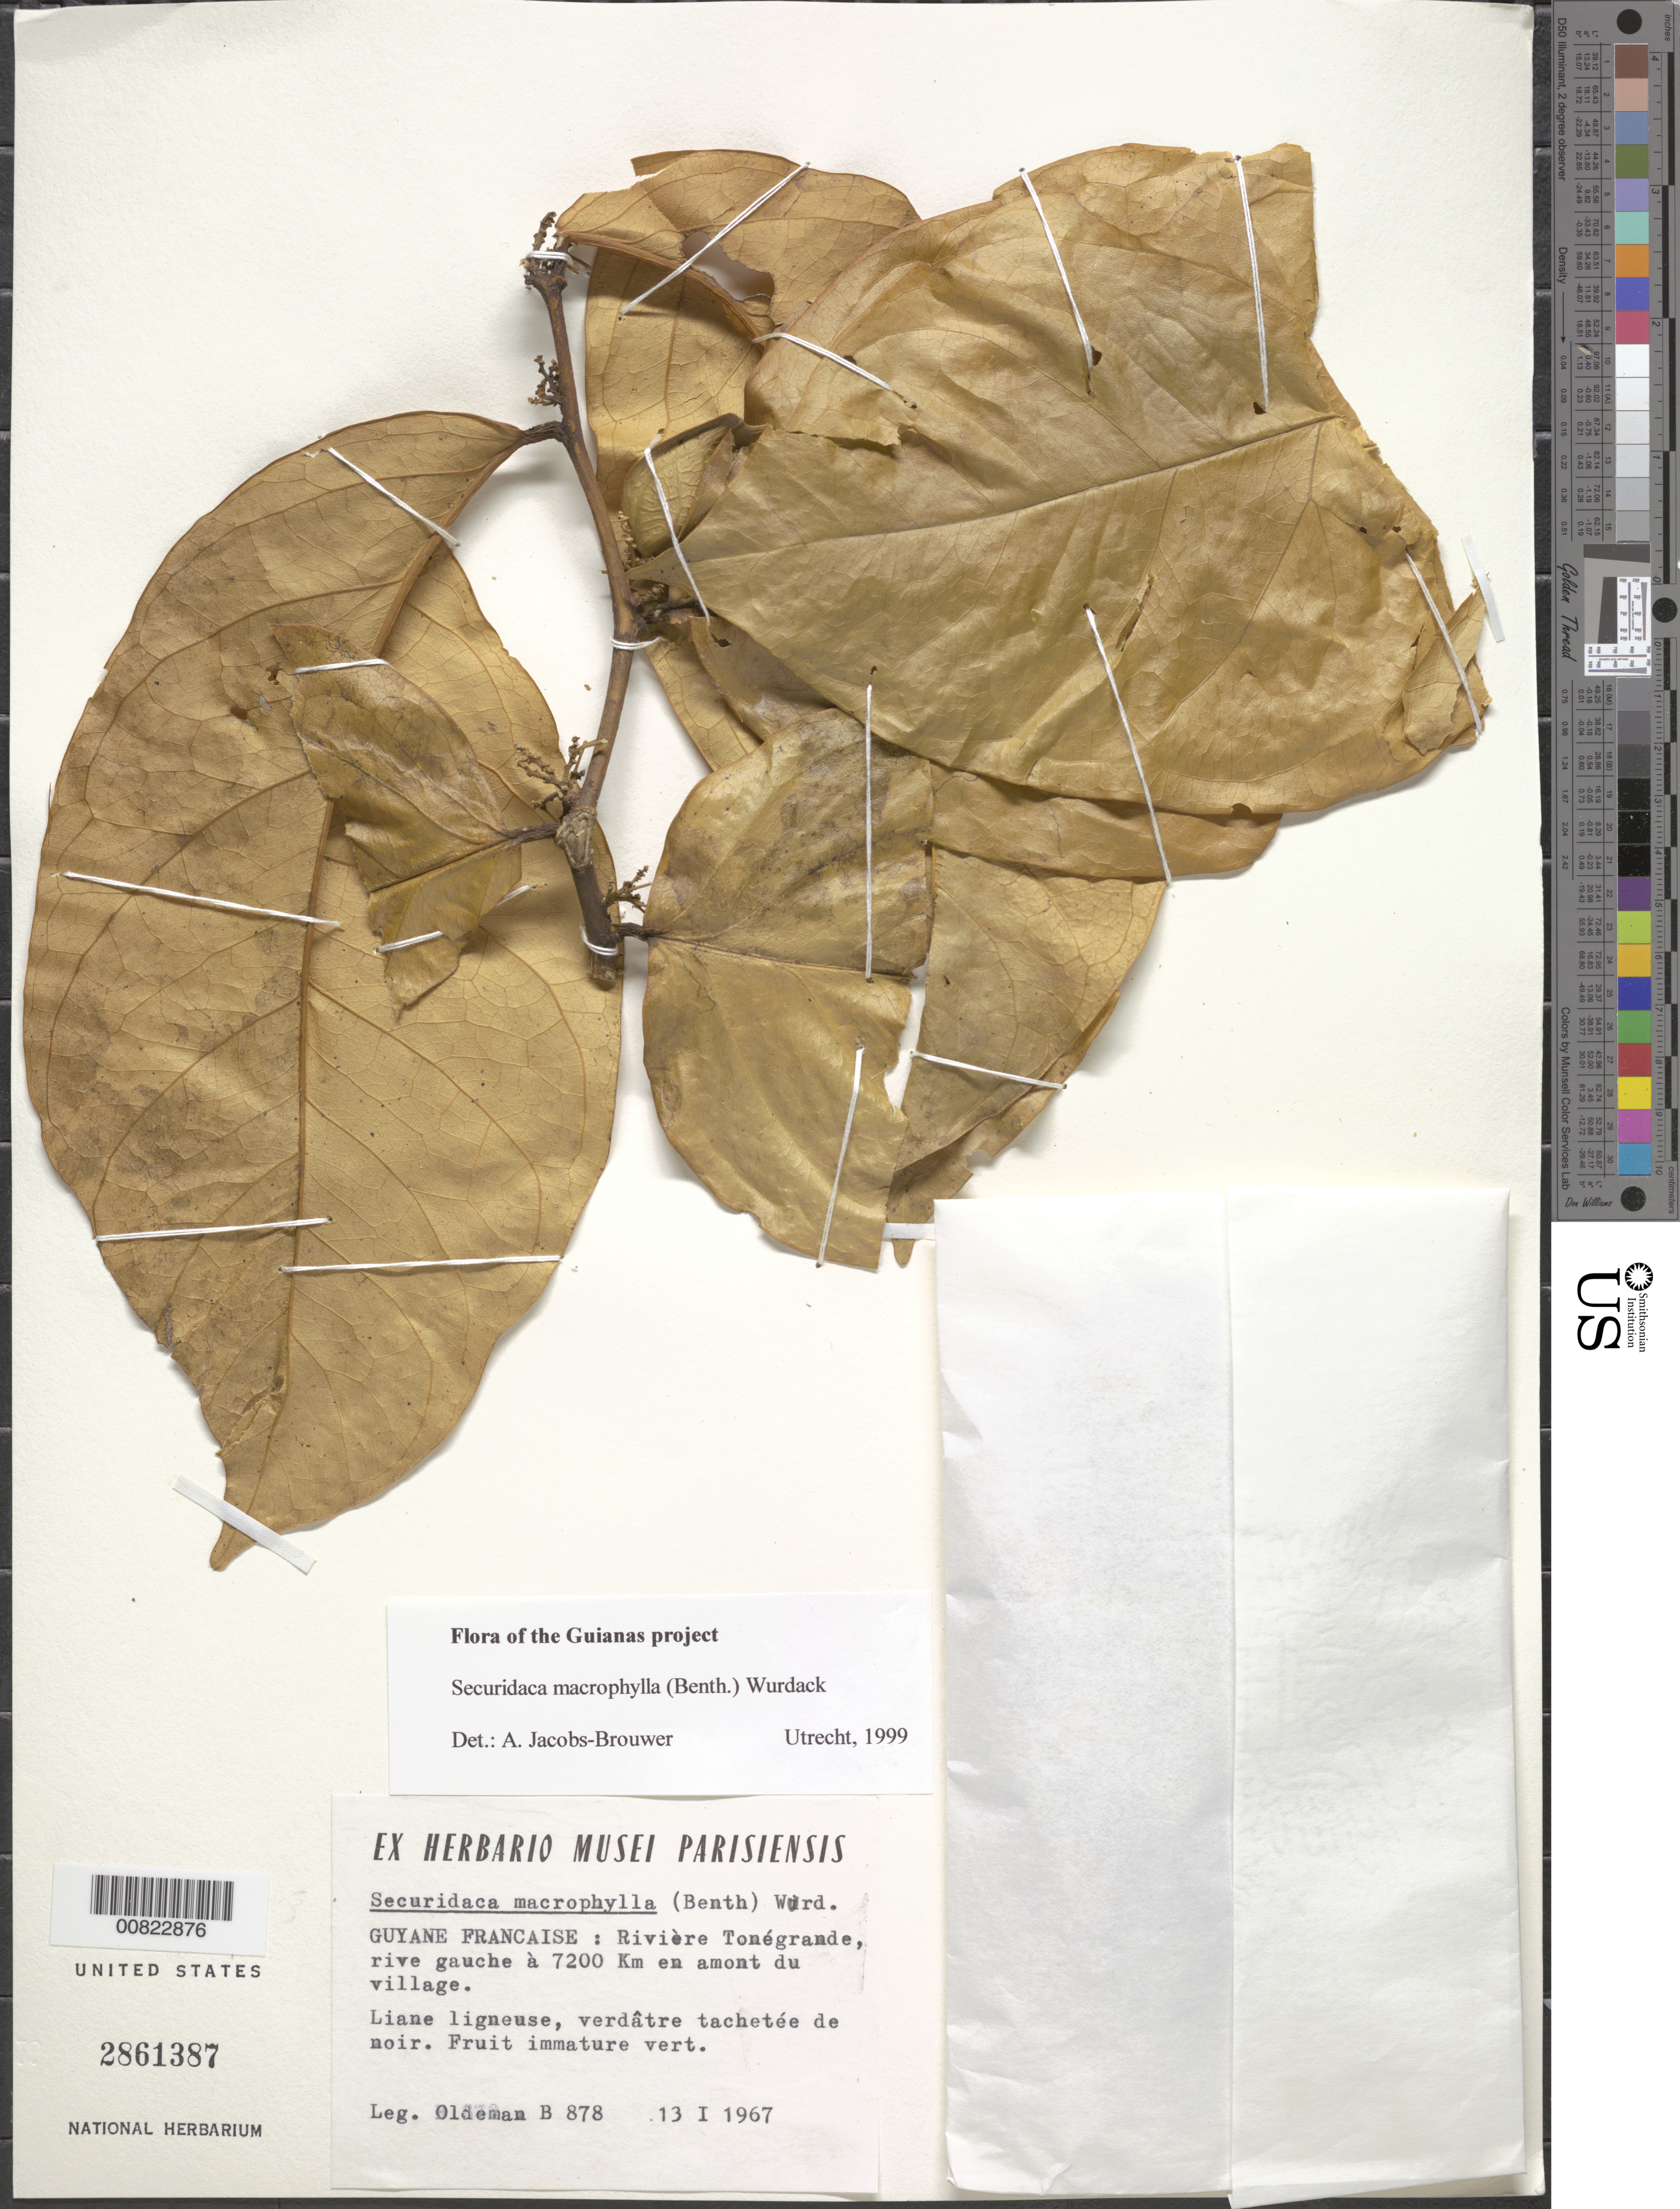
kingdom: Plantae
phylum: Tracheophyta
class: Magnoliopsida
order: Fabales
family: Polygalaceae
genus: Securidaca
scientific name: Securidaca macrophylla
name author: Benth.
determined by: Jacobs-Brouwer, A.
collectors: R. Oldeman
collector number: B 878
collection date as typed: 13-Jan-67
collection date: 1967-01-13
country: French Guiana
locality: Rivière Tonégrande, 7200 km en amont du village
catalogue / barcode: US 2861387